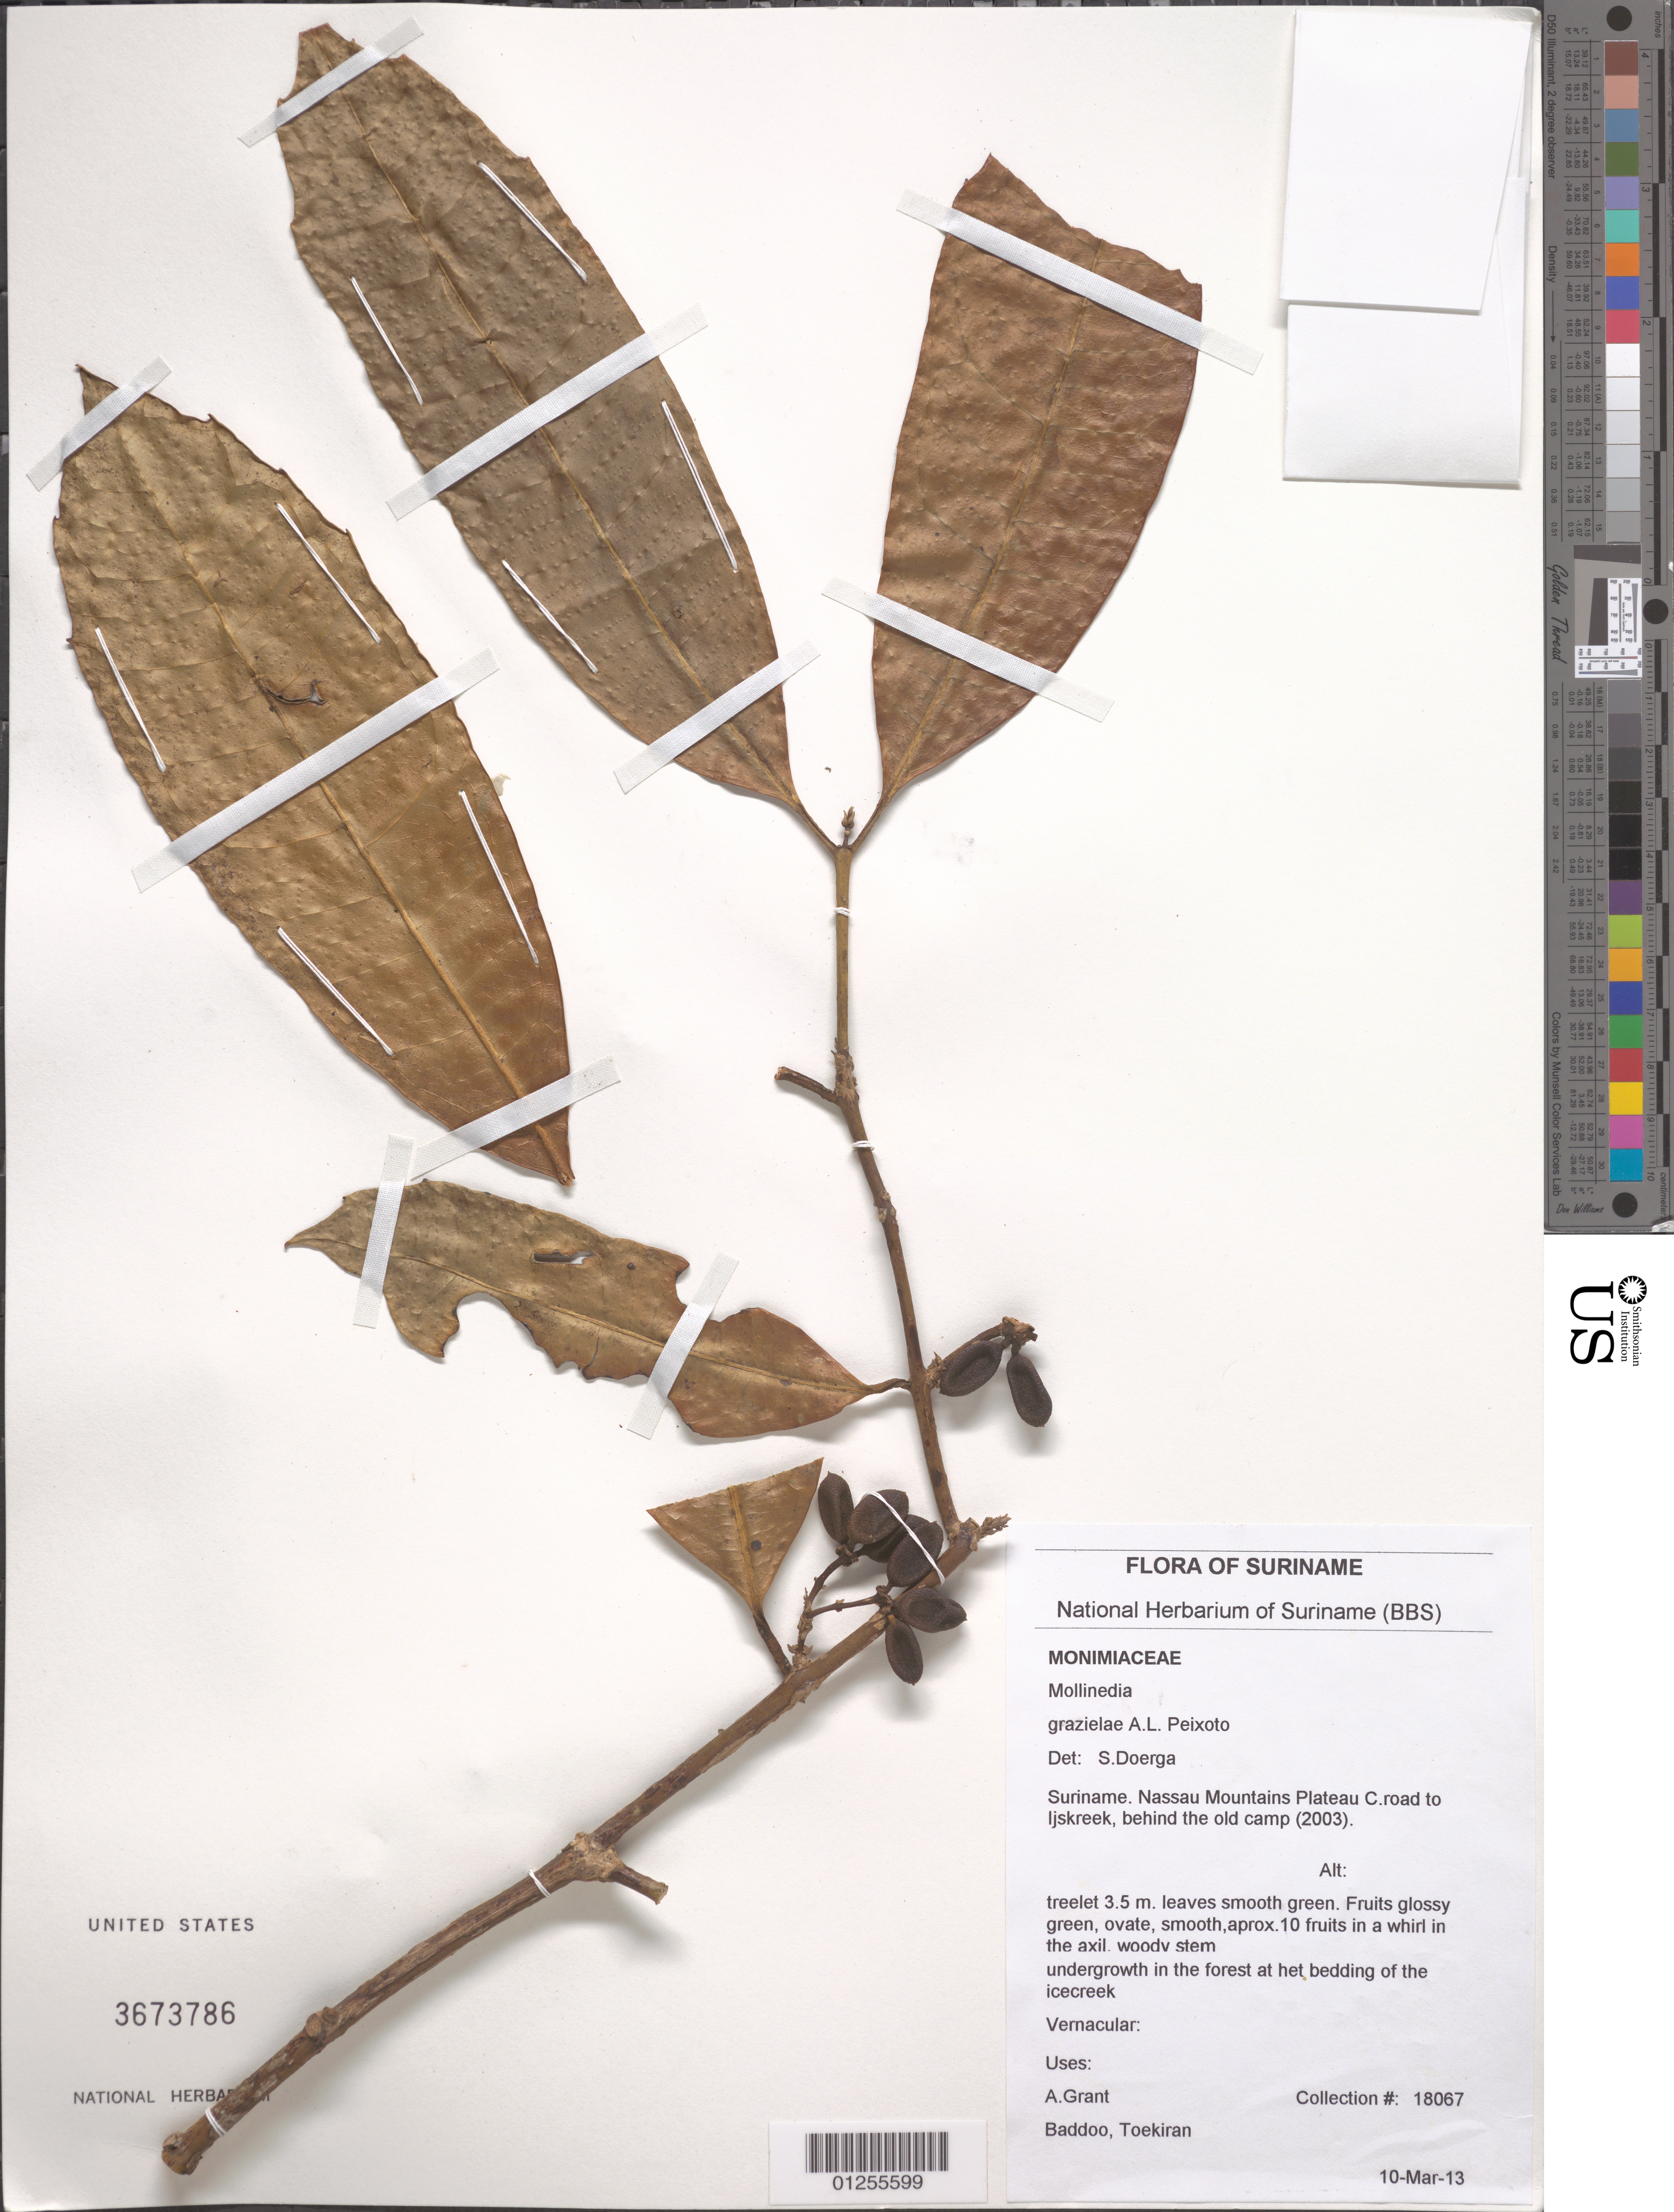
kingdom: Plantae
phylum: Tracheophyta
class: Magnoliopsida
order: Laurales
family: Monimiaceae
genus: Mollinedia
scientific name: Mollinedia grazielae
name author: Peixoto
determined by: Doerga, S.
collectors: A. Grant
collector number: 18067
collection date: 2010-03-13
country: Suriname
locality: Nassau Mountains Plateau C. road to ljskreek, behind the old camp (2003)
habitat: Undergrowth in the forest at het bedding of the icecreek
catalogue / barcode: US 3673786